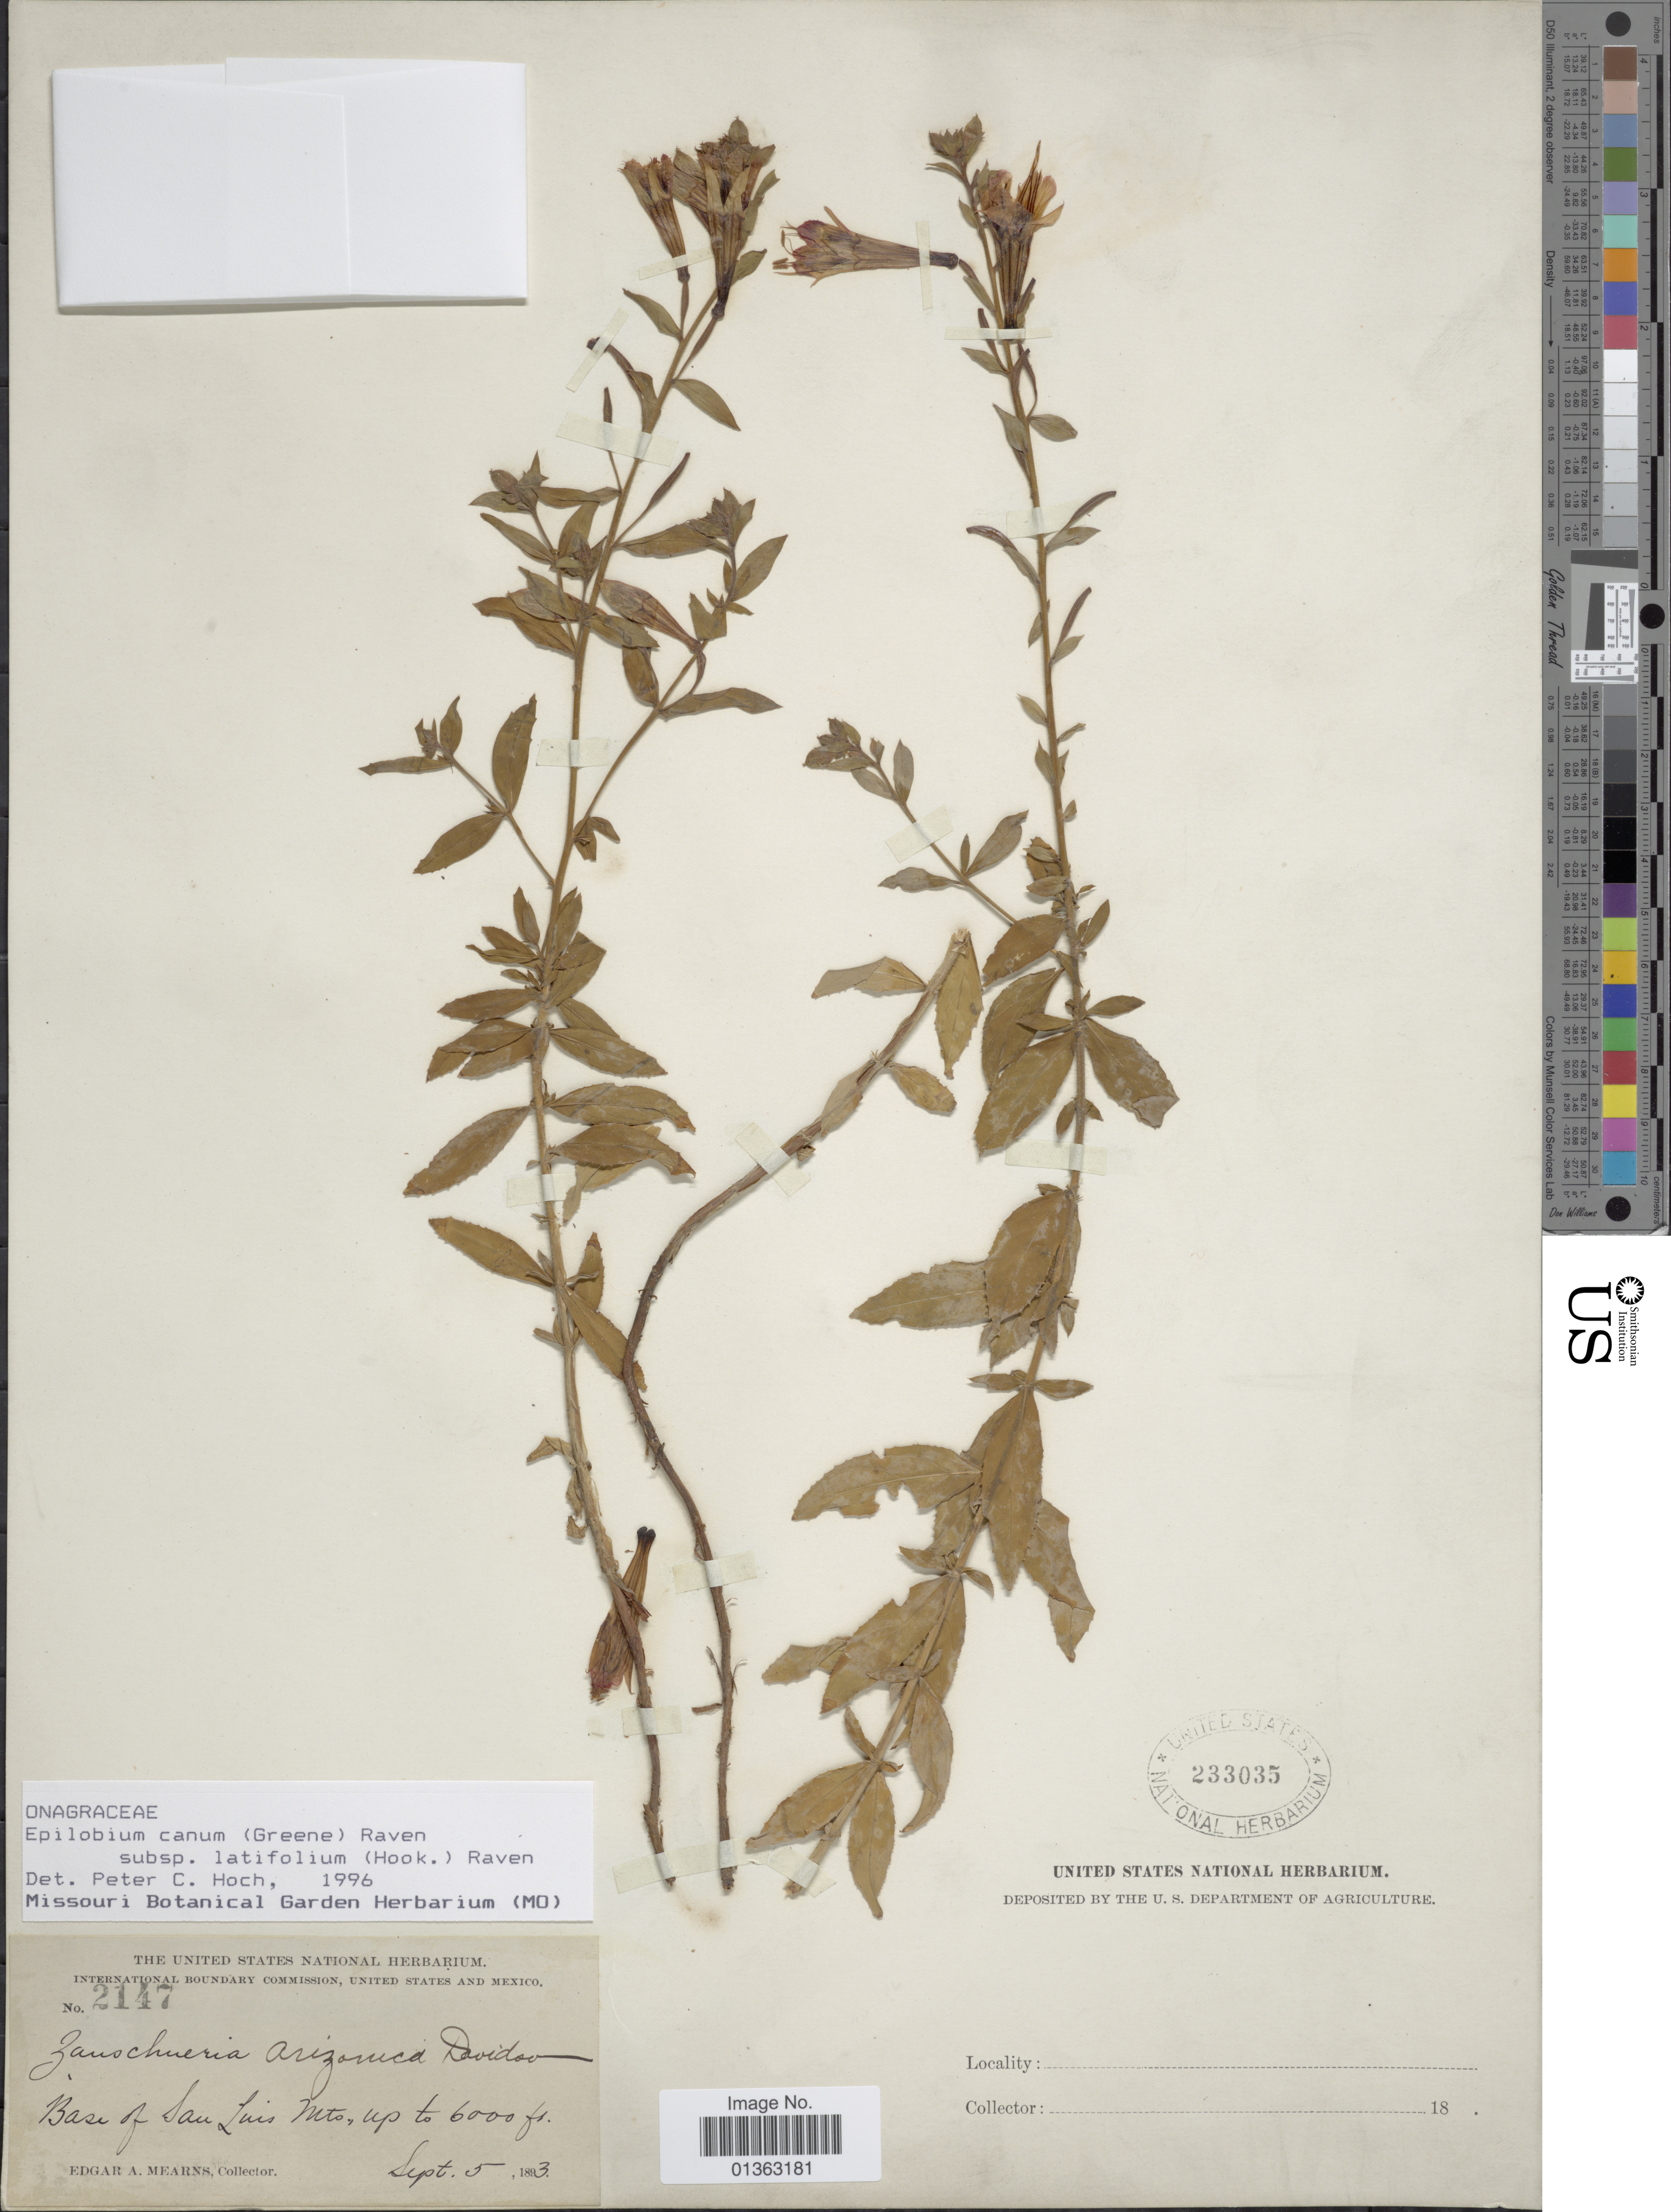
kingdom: Plantae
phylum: Tracheophyta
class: Magnoliopsida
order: Myrtales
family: Onagraceae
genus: Epilobium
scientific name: Epilobium canum subsp. latifolium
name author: (Hook.) P.H. Raven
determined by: Hoch, P. C.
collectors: E. A. Mearns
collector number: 2147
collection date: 1893-09-05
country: Argentina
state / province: San Luis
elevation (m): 1829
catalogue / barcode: US 233035